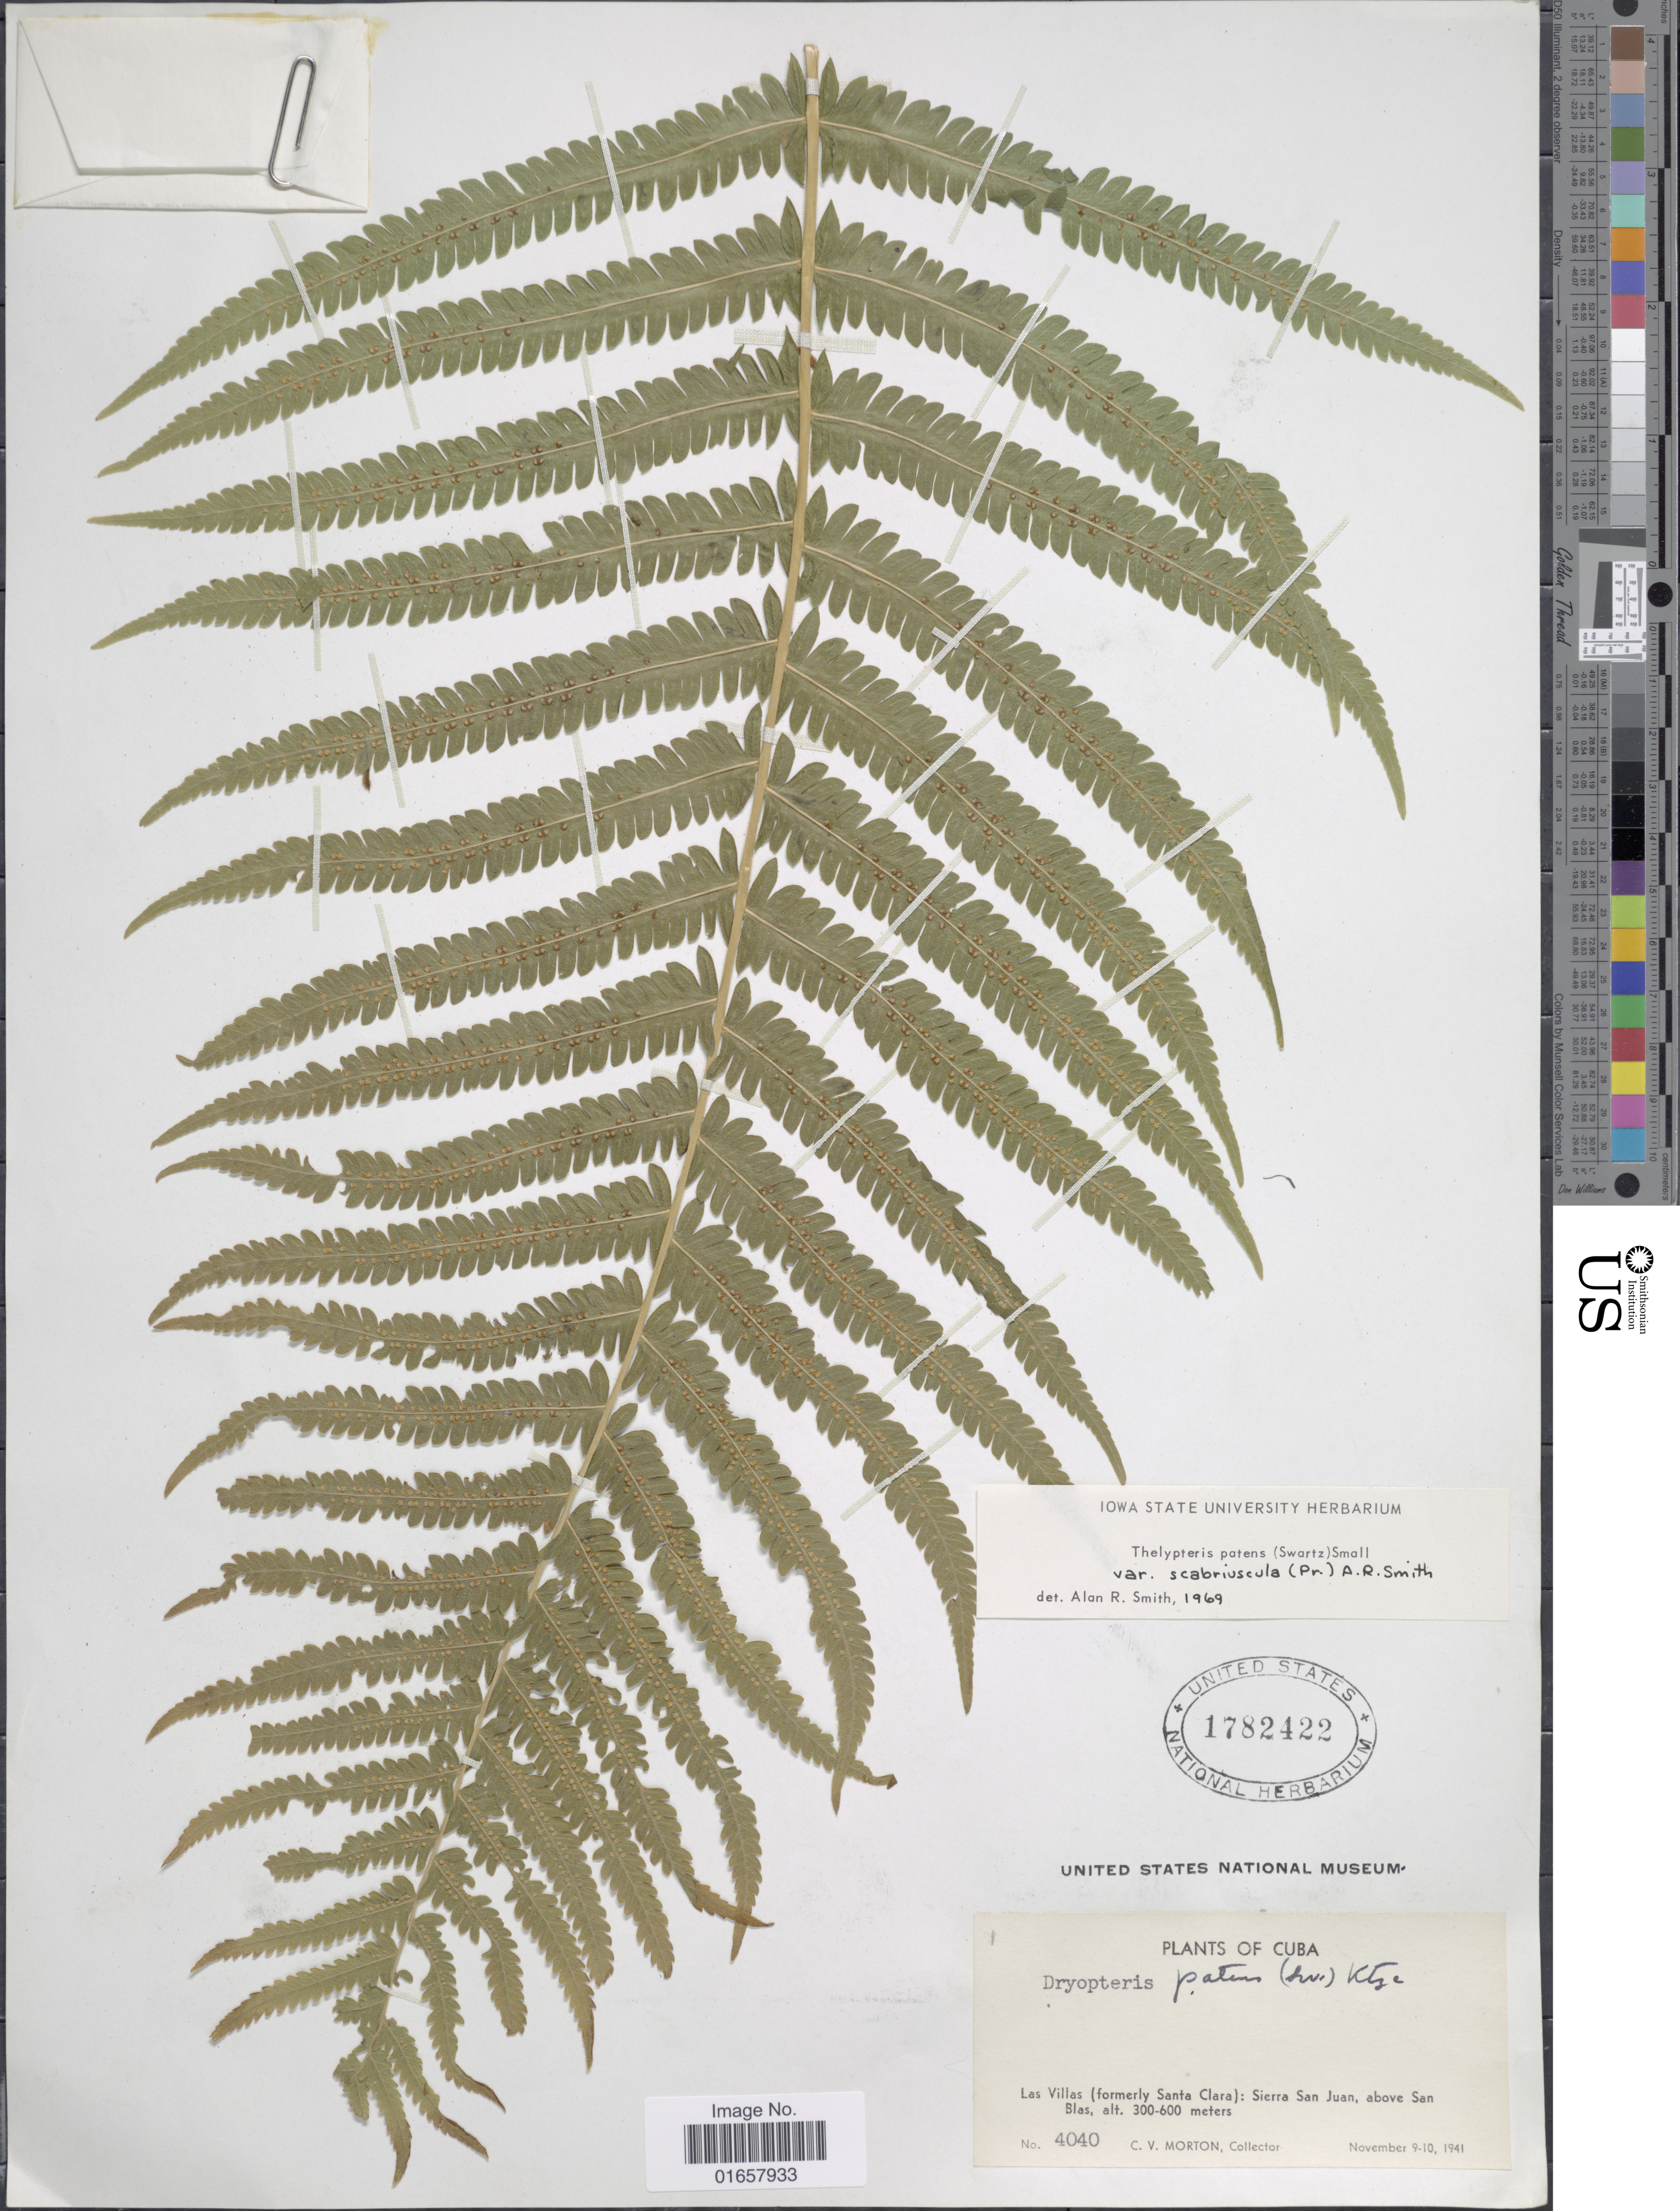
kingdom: Plantae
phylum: Tracheophyta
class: Polypodiopsida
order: Polypodiales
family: Thelypteridaceae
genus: Christella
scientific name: Christella patens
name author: (Sw.) Holttum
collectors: C. V. Morton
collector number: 4040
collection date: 1941-11-09/1941-11-10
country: Cuba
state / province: Las Villas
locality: Cuba, Las Villas (formely Santa Clara): Sierra San Juan, above San Blas.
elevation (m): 300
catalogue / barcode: US 1782422